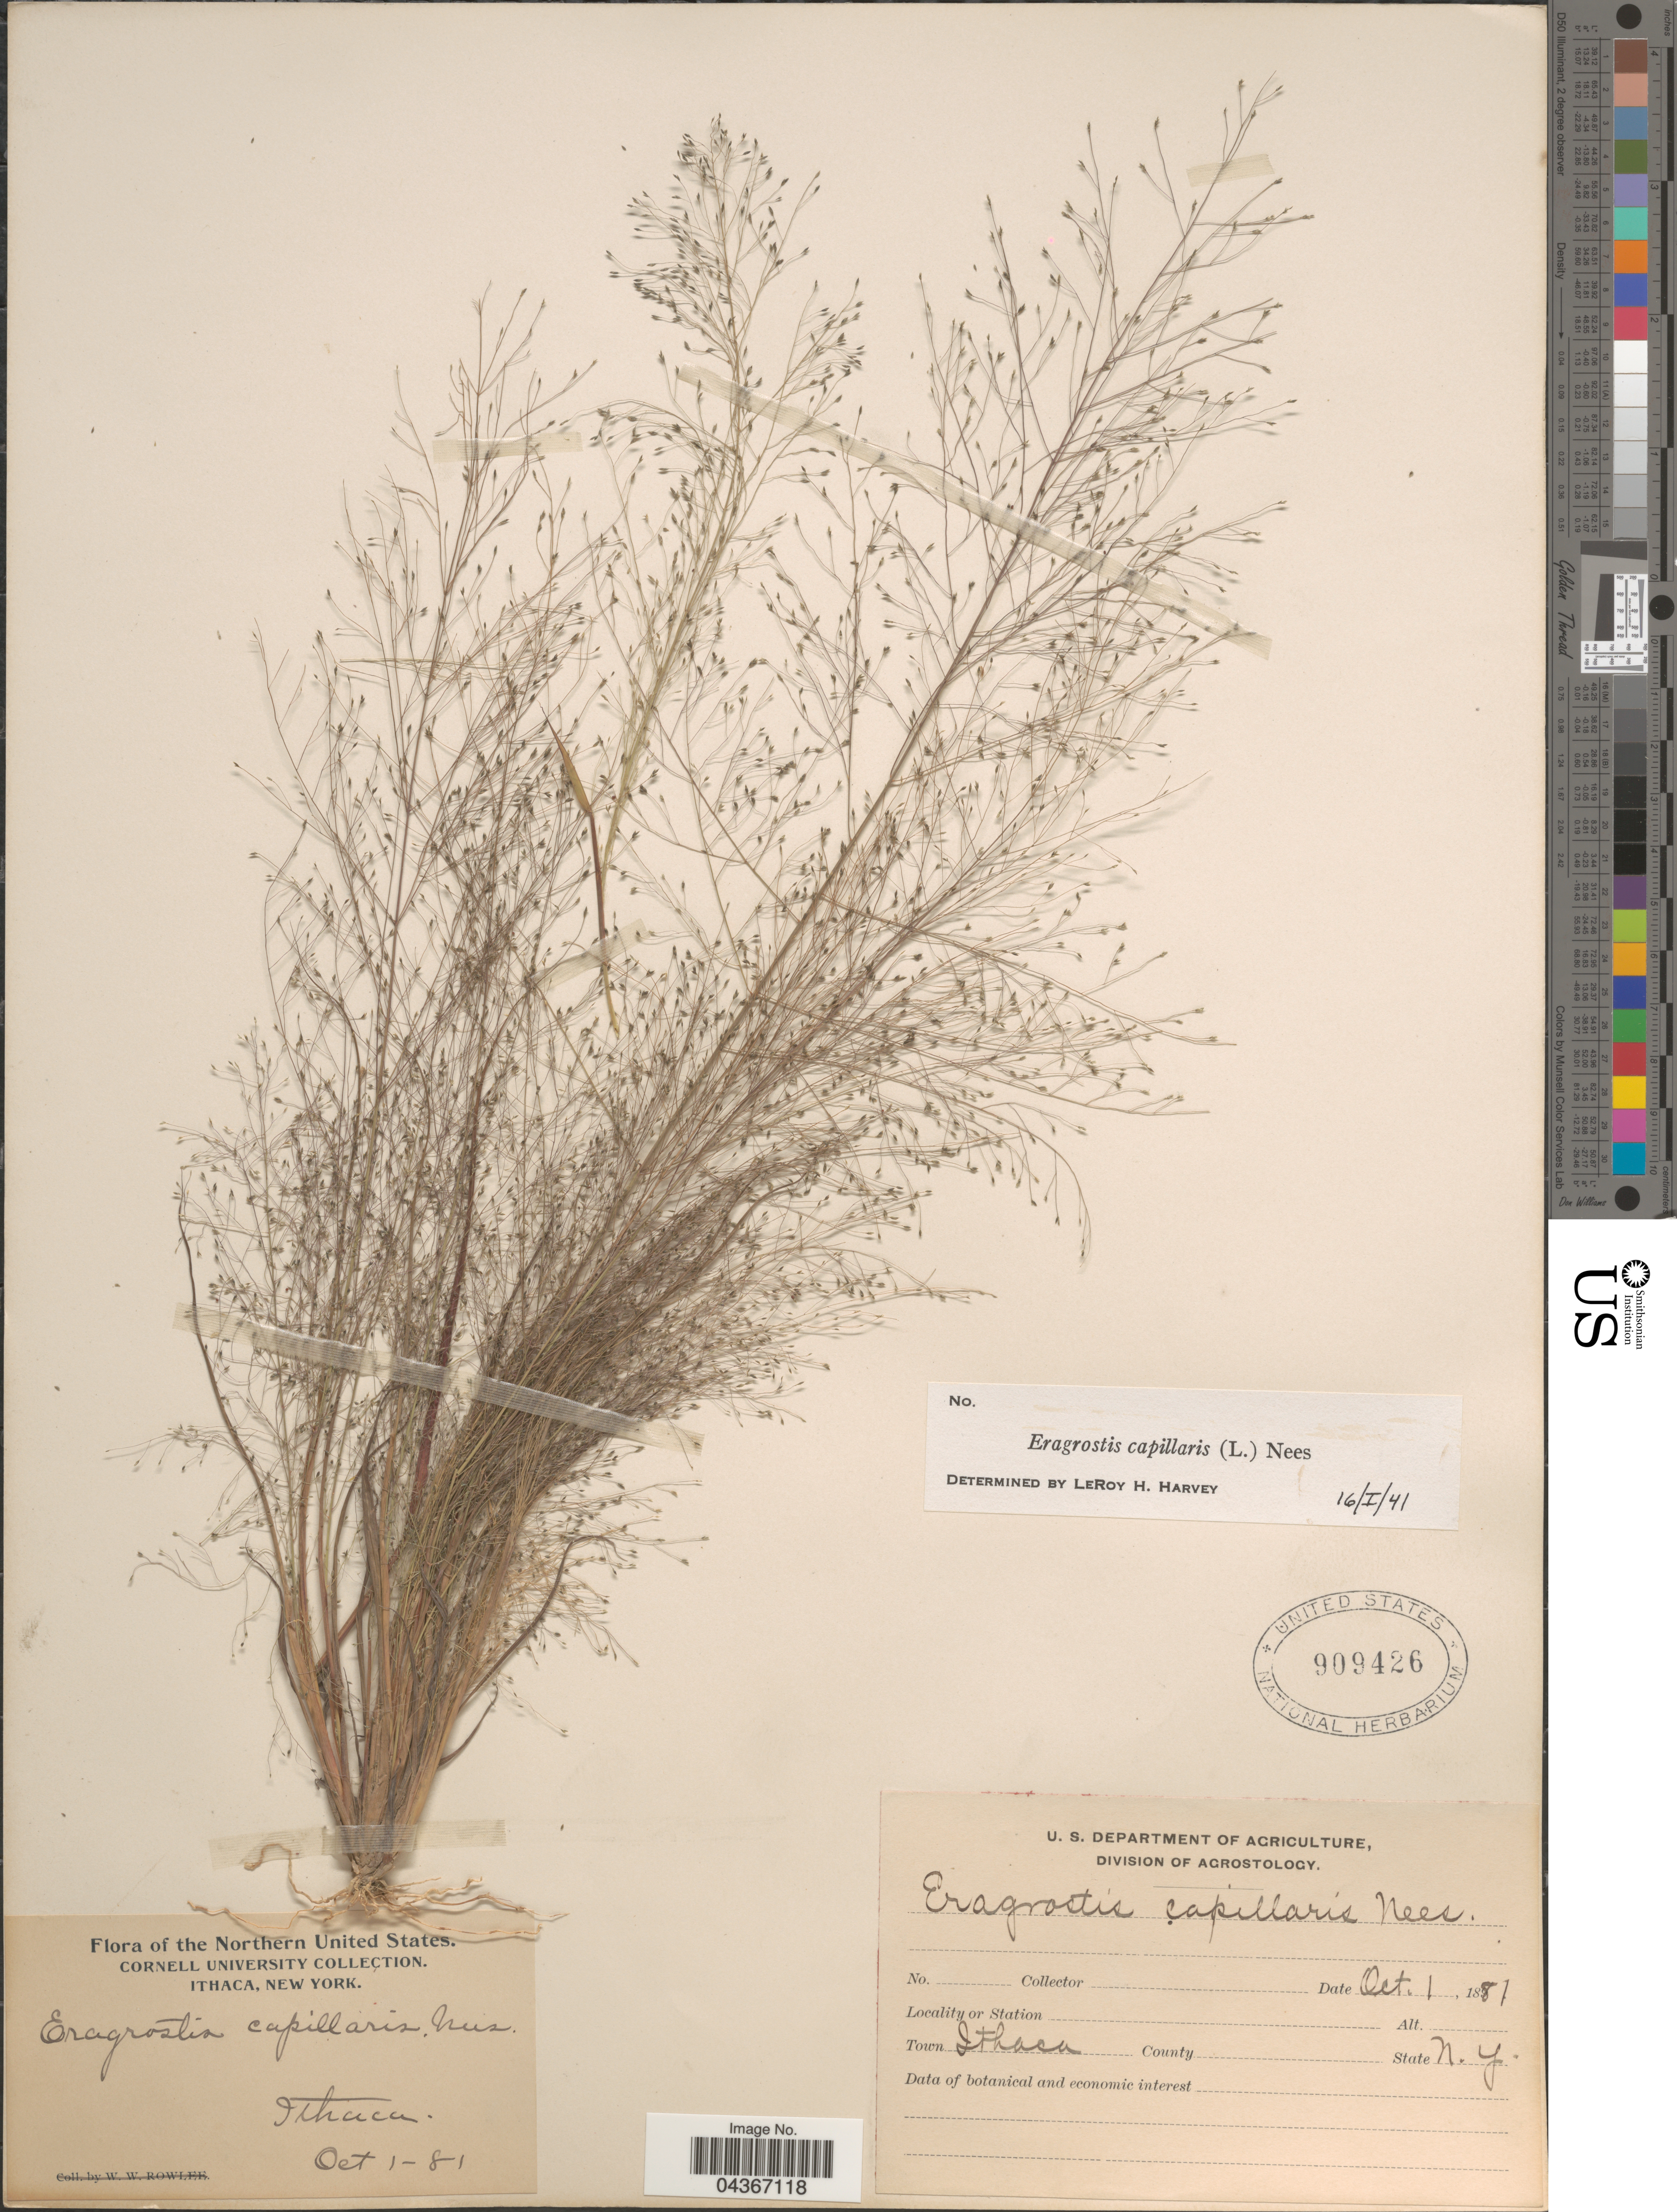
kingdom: Plantae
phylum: Tracheophyta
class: Liliopsida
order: Poales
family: Poaceae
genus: Eragrostis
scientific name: Eragrostis capillaris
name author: (L.) Nees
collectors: Cornell University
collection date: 1881-10-01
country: United States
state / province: New York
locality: Northern United States. Ithaca. Town Ithaca.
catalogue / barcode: US 909426